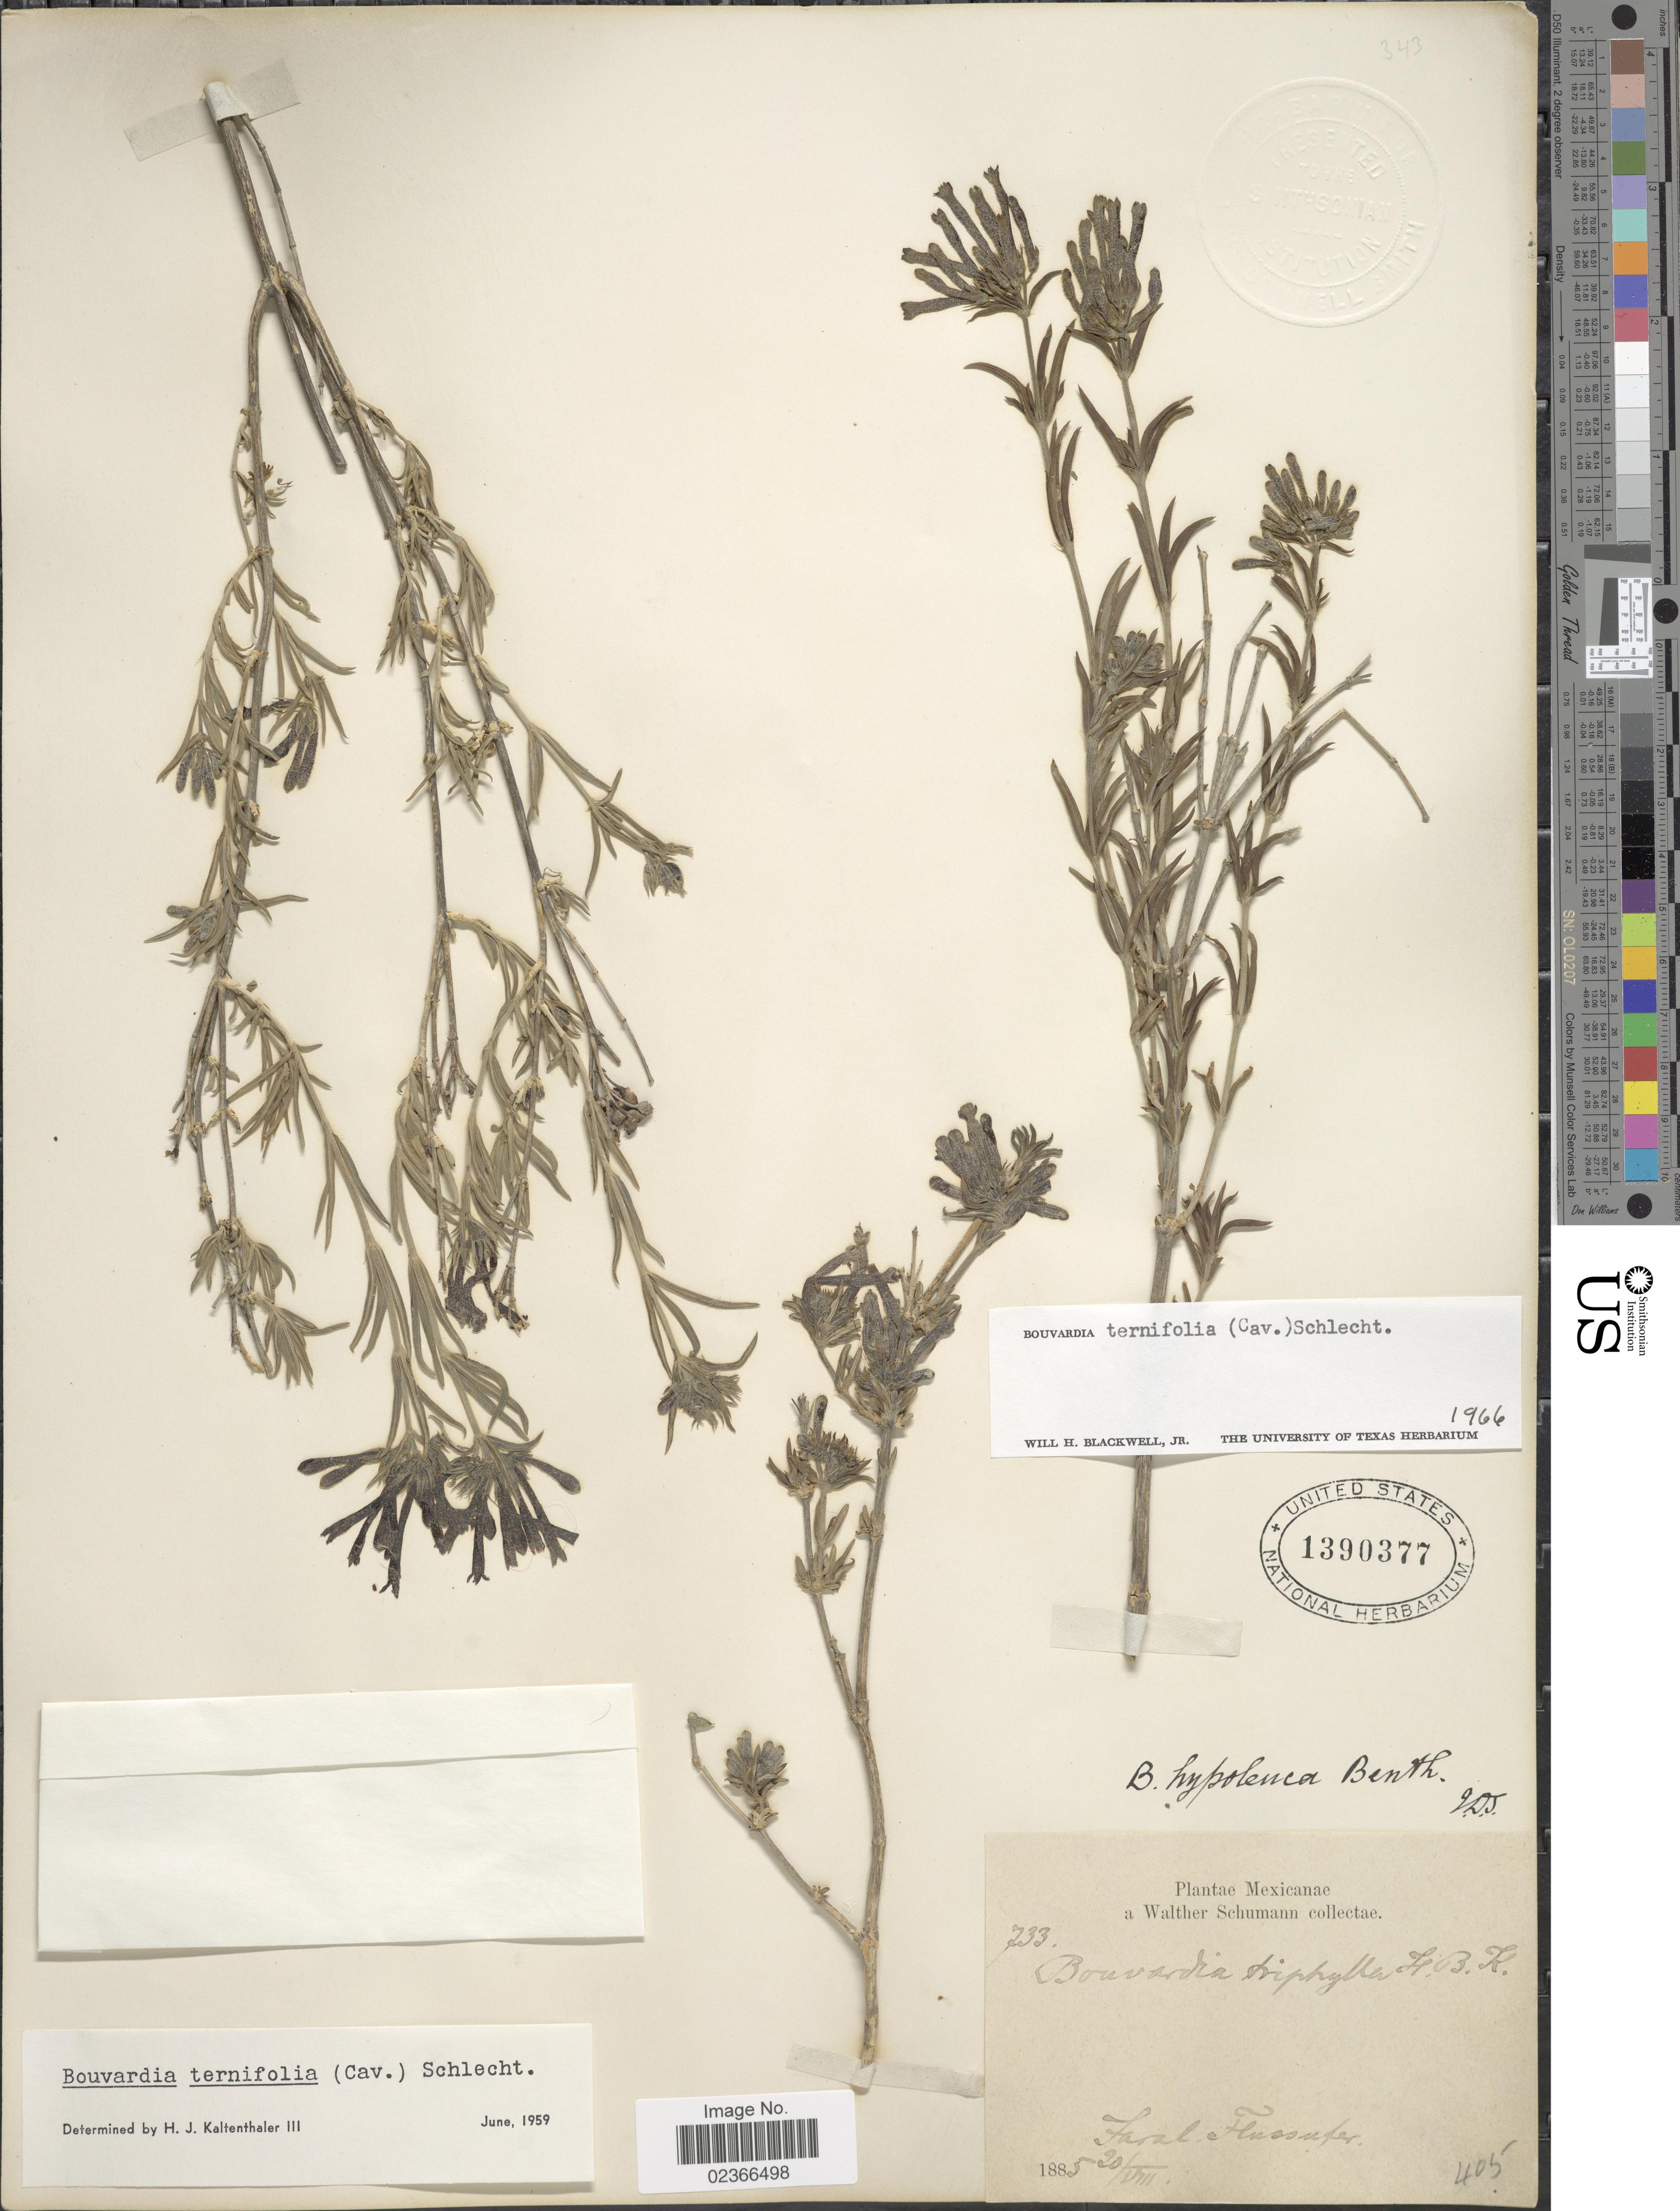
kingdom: Plantae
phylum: Tracheophyta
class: Magnoliopsida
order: Gentianales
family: Rubiaceae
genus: Bouvardia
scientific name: Bouvardia ternifolia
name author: (Cav.) Schltdl.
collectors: W. Schumann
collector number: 733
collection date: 1885-08-20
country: Mexico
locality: Farol Flussufer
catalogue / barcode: US 1390377